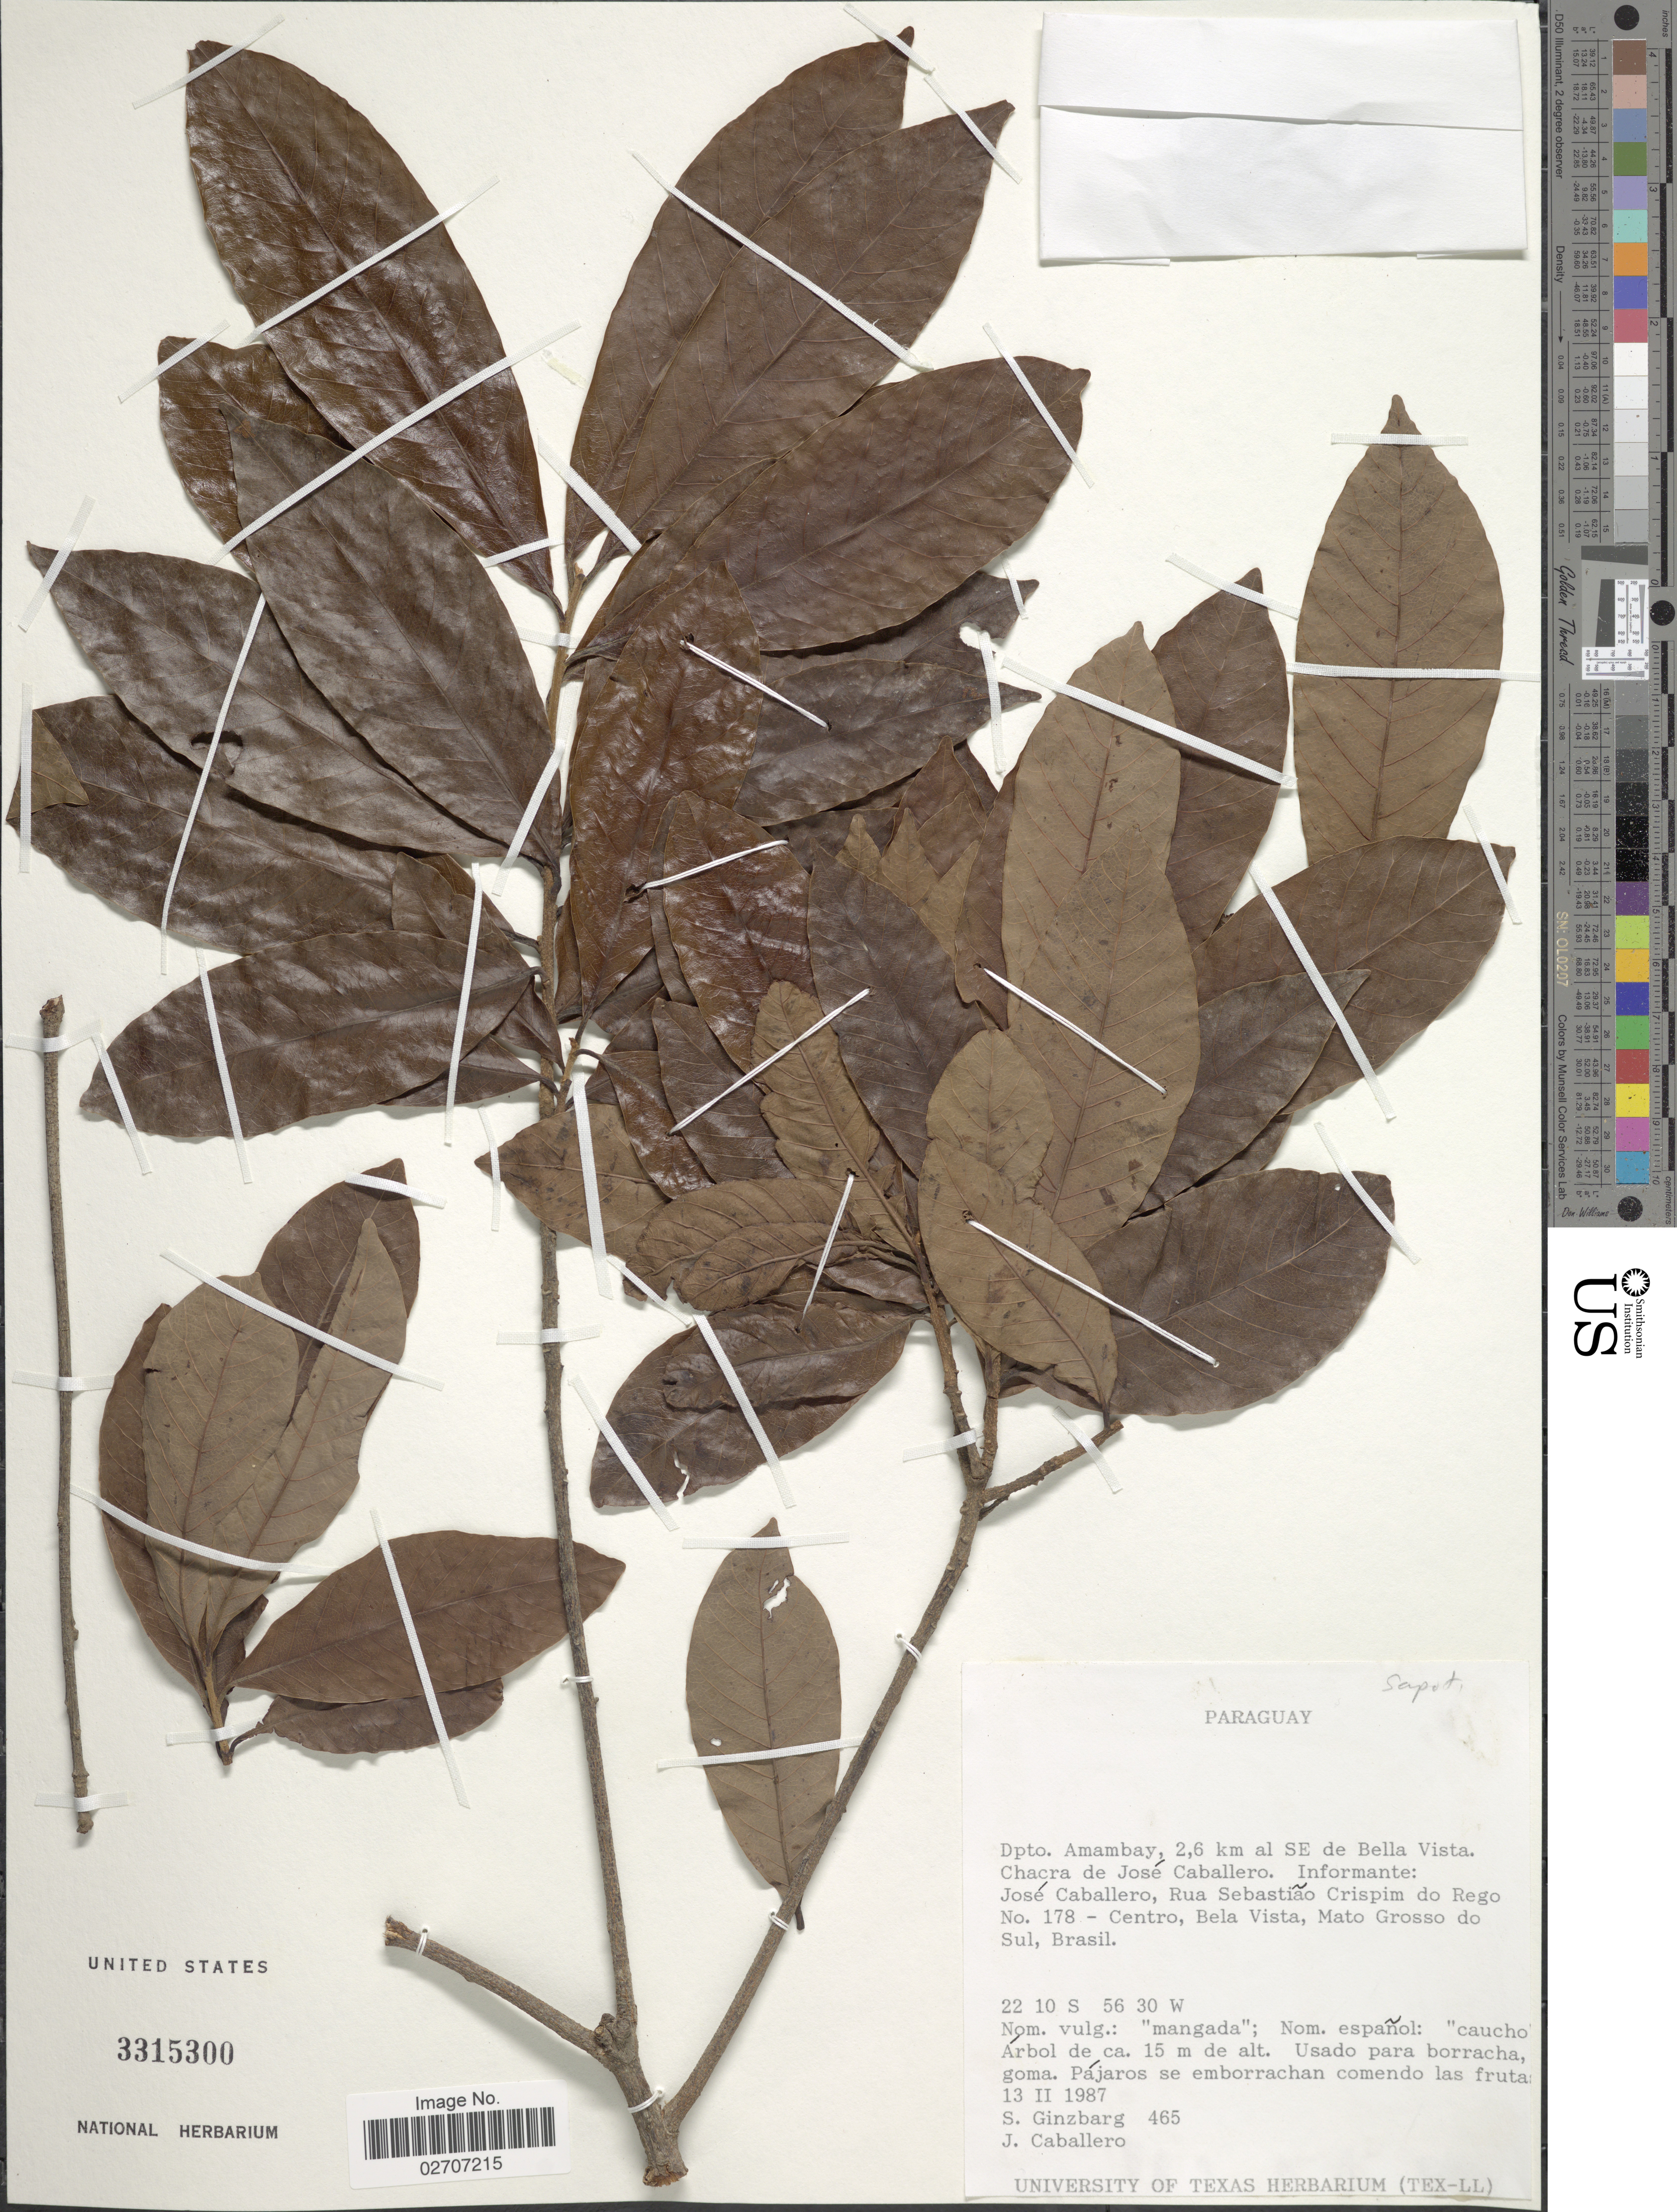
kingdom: Plantae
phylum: Tracheophyta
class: Magnoliopsida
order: Ericales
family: Sapotaceae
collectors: S. Ginzbarg & J. Caballero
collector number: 465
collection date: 1987-02-13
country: Paraguay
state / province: Amambay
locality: Dpto. Amambay, 2,6 km al SE de Bella Vista. Chacra de Jose Caballero. Jose Caballero, Rua Sebastiao Crispim do Rego no. 178 - Centro, Bela Vista, Mato Grosso do Sul, Brasil.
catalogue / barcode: US 3315300